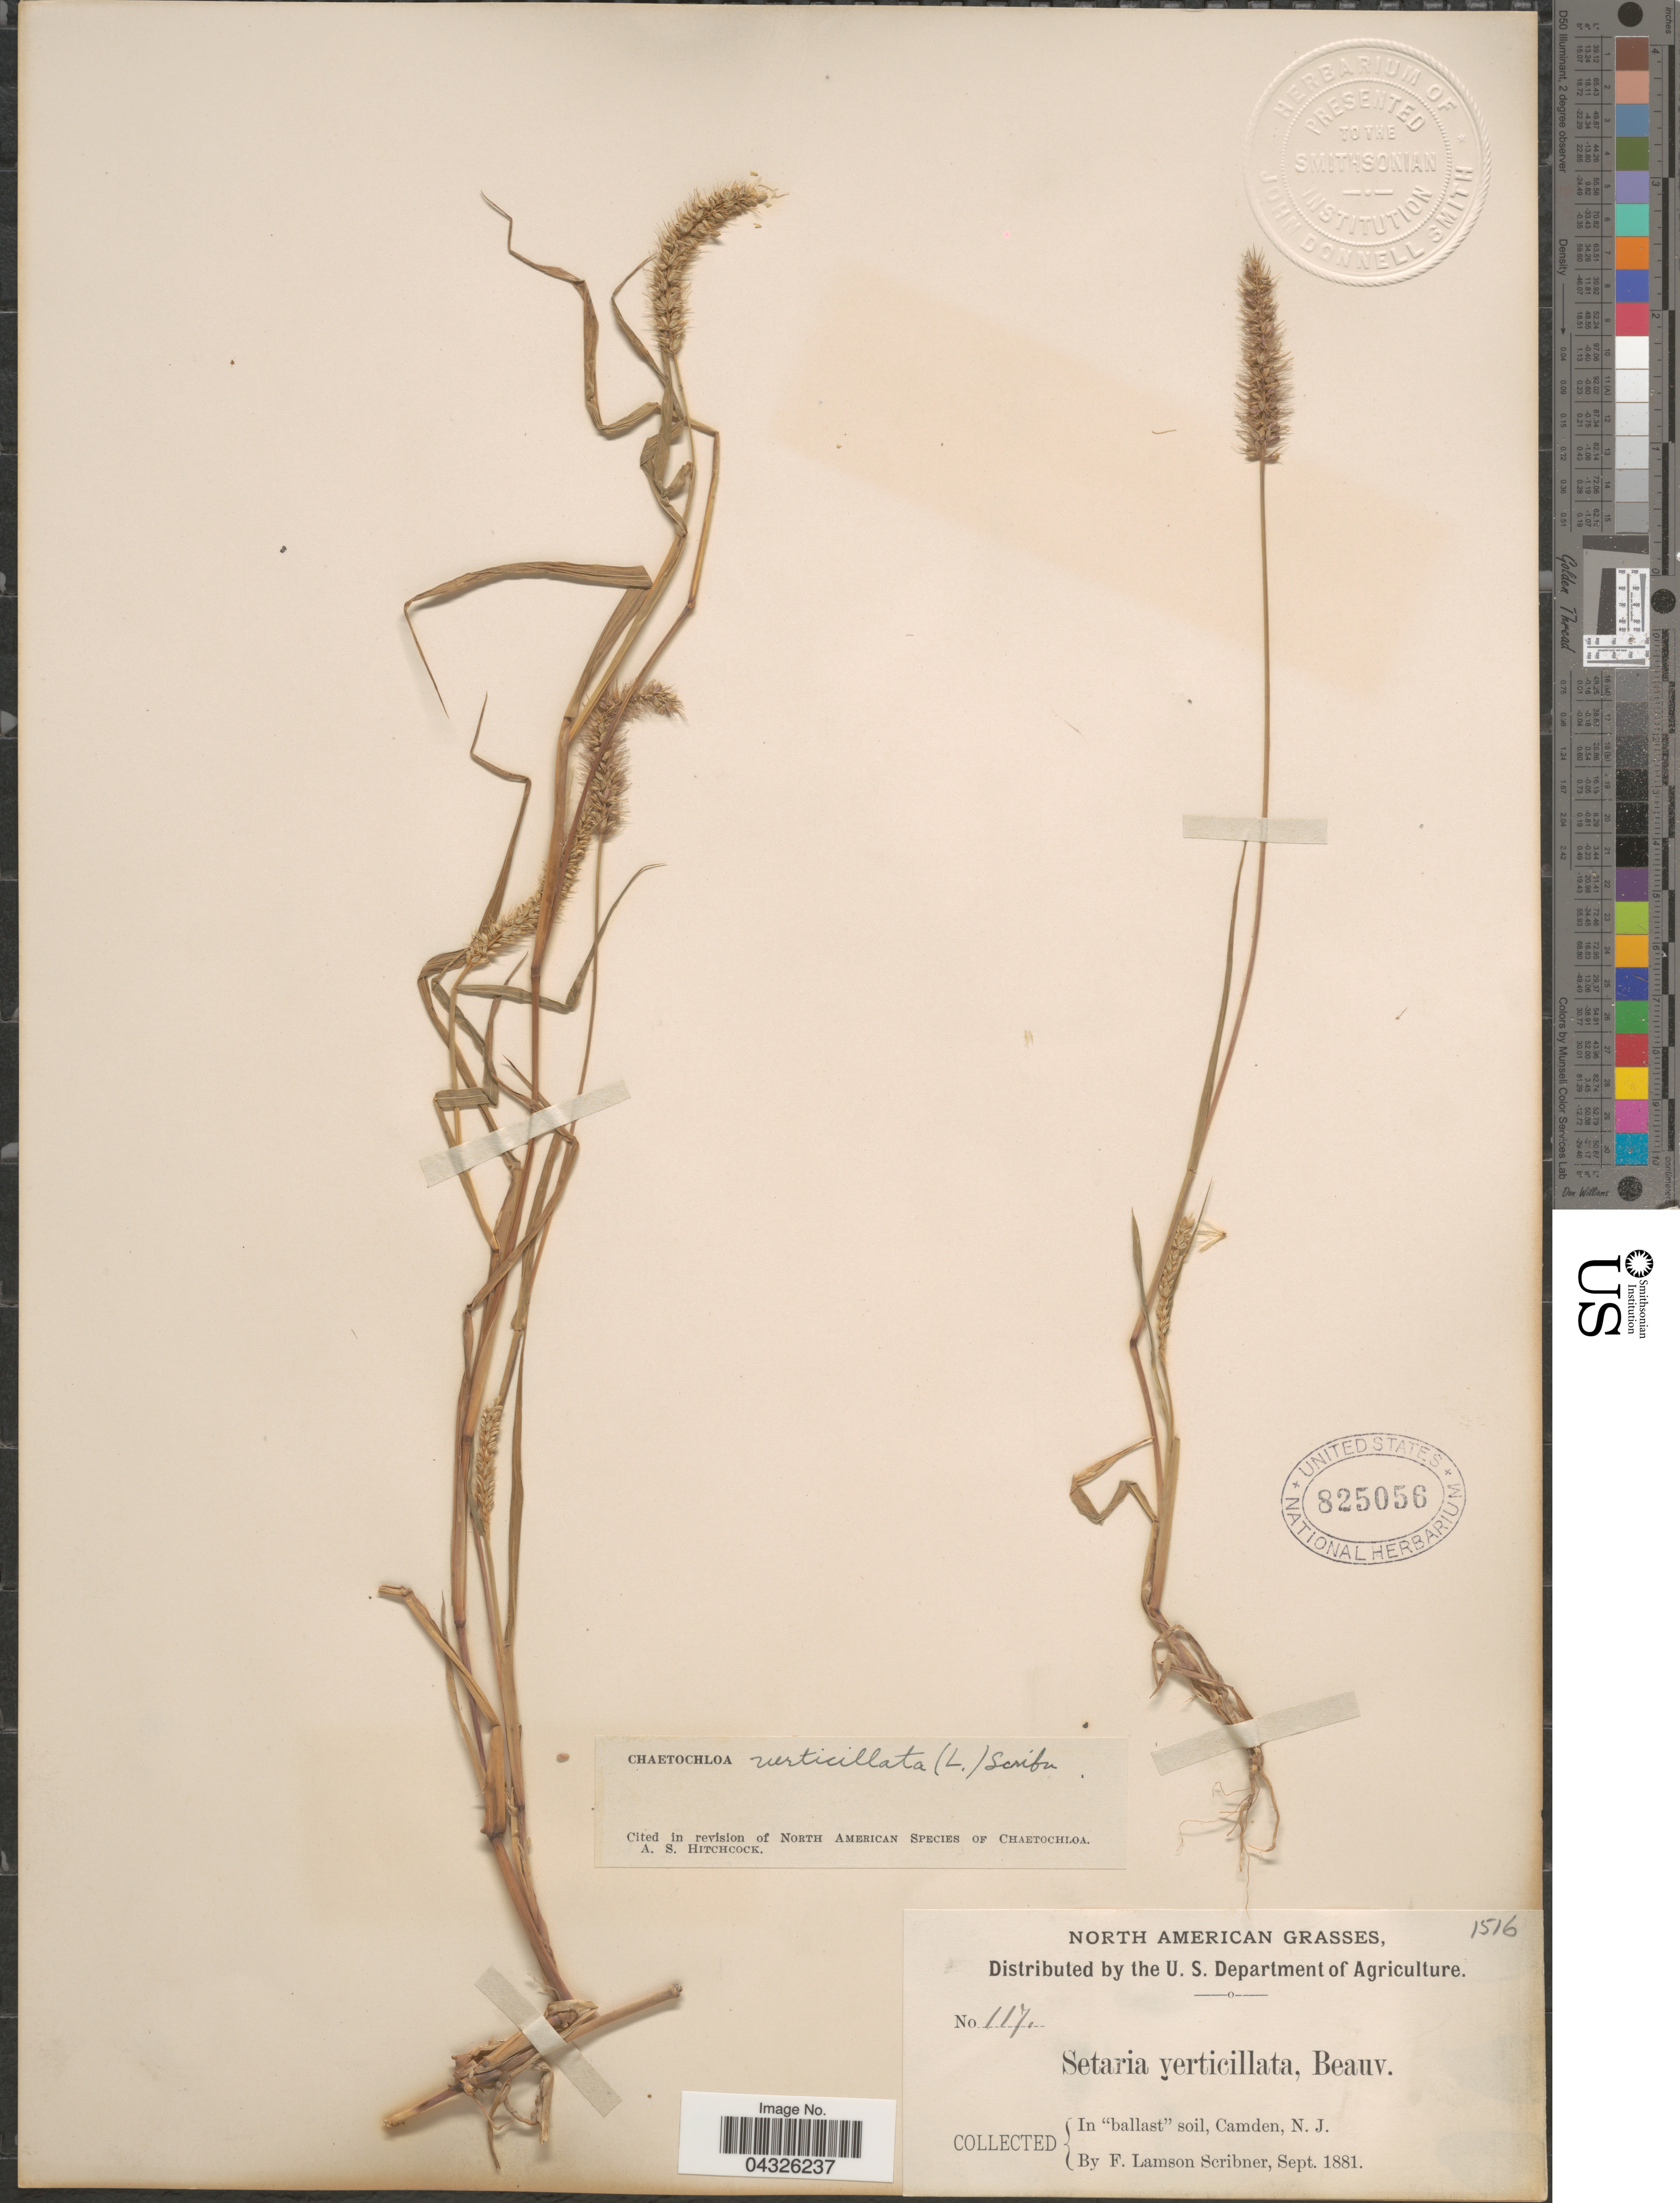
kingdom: Plantae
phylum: Tracheophyta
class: Liliopsida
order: Poales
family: Poaceae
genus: Setaria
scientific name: Setaria verticillata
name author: (L.) P. Beauv.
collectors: F. L. Scribner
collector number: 117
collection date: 1881-09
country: United States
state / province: New Jersey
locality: In "ballast" soil, Camden.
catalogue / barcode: US 825056